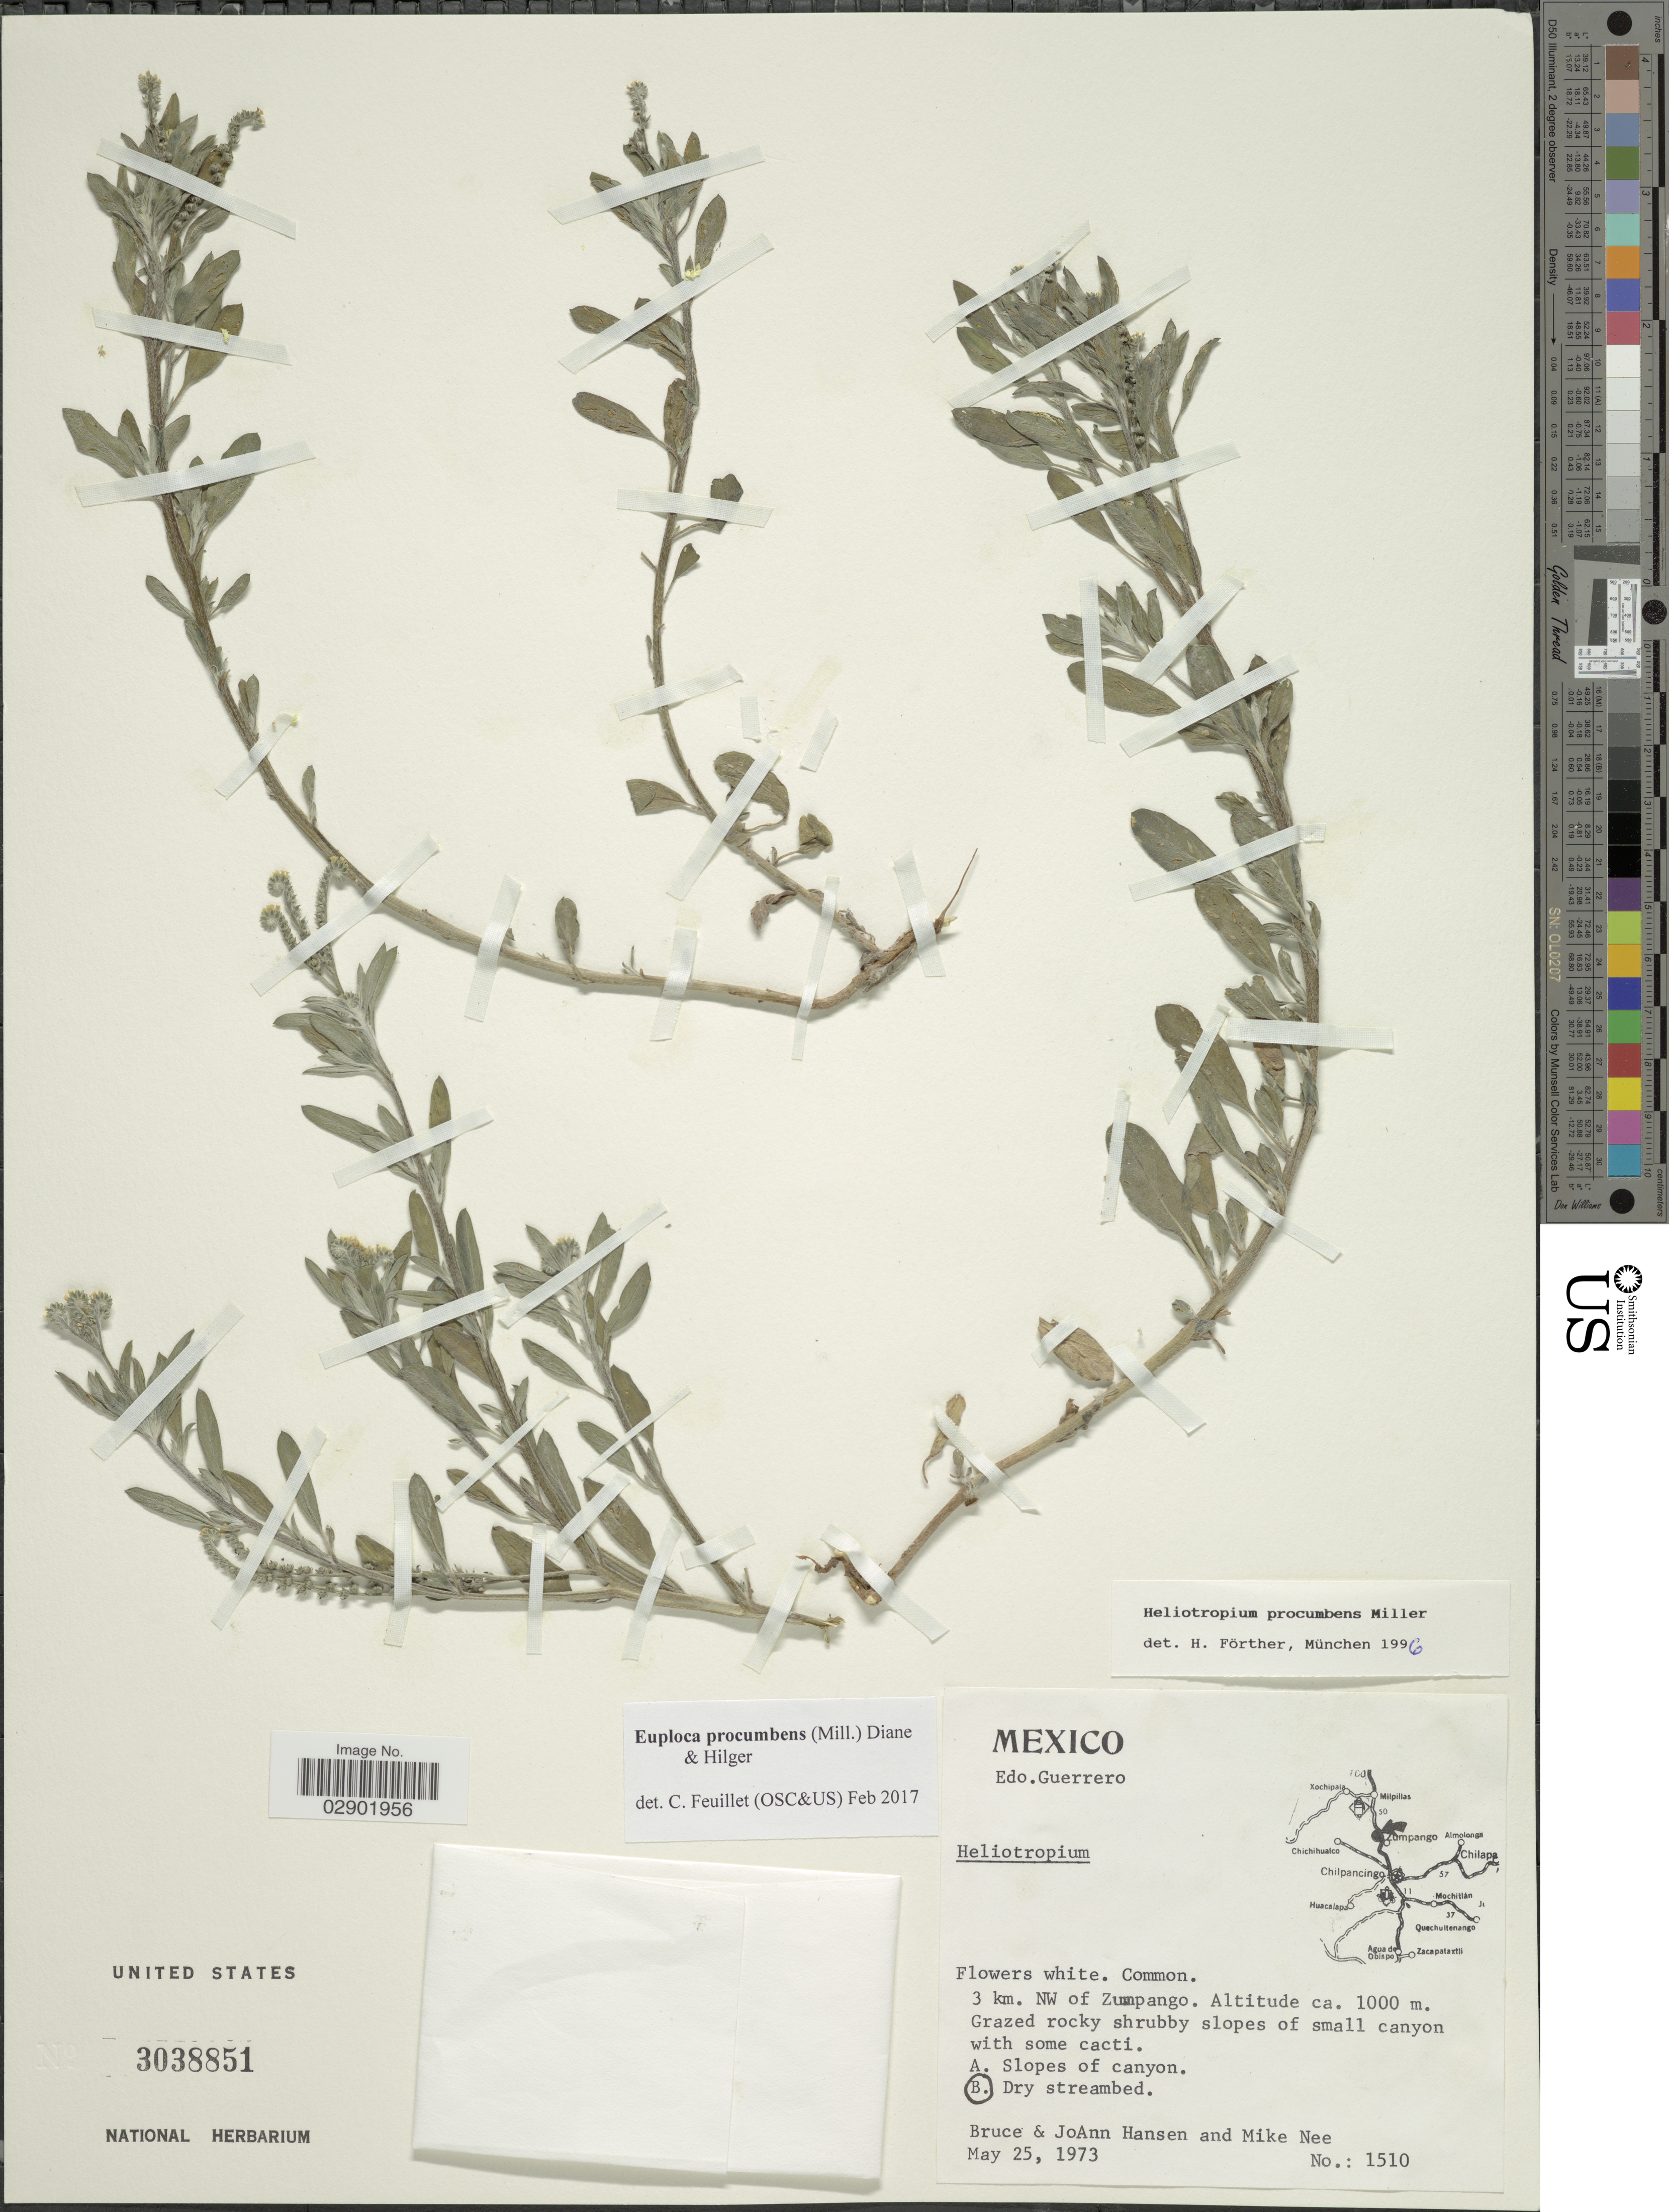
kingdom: Plantae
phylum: Tracheophyta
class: Magnoliopsida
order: Boraginales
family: Heliotropiaceae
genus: Euploca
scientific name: Euploca procumbens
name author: (Mill.) Diane & Hilger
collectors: Bruce, J. Hansen & M. Nee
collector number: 1510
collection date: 1973-05-25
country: Mexico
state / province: Guerrero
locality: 3 km. NW of Zunpango.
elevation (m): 1000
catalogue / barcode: US 3038851